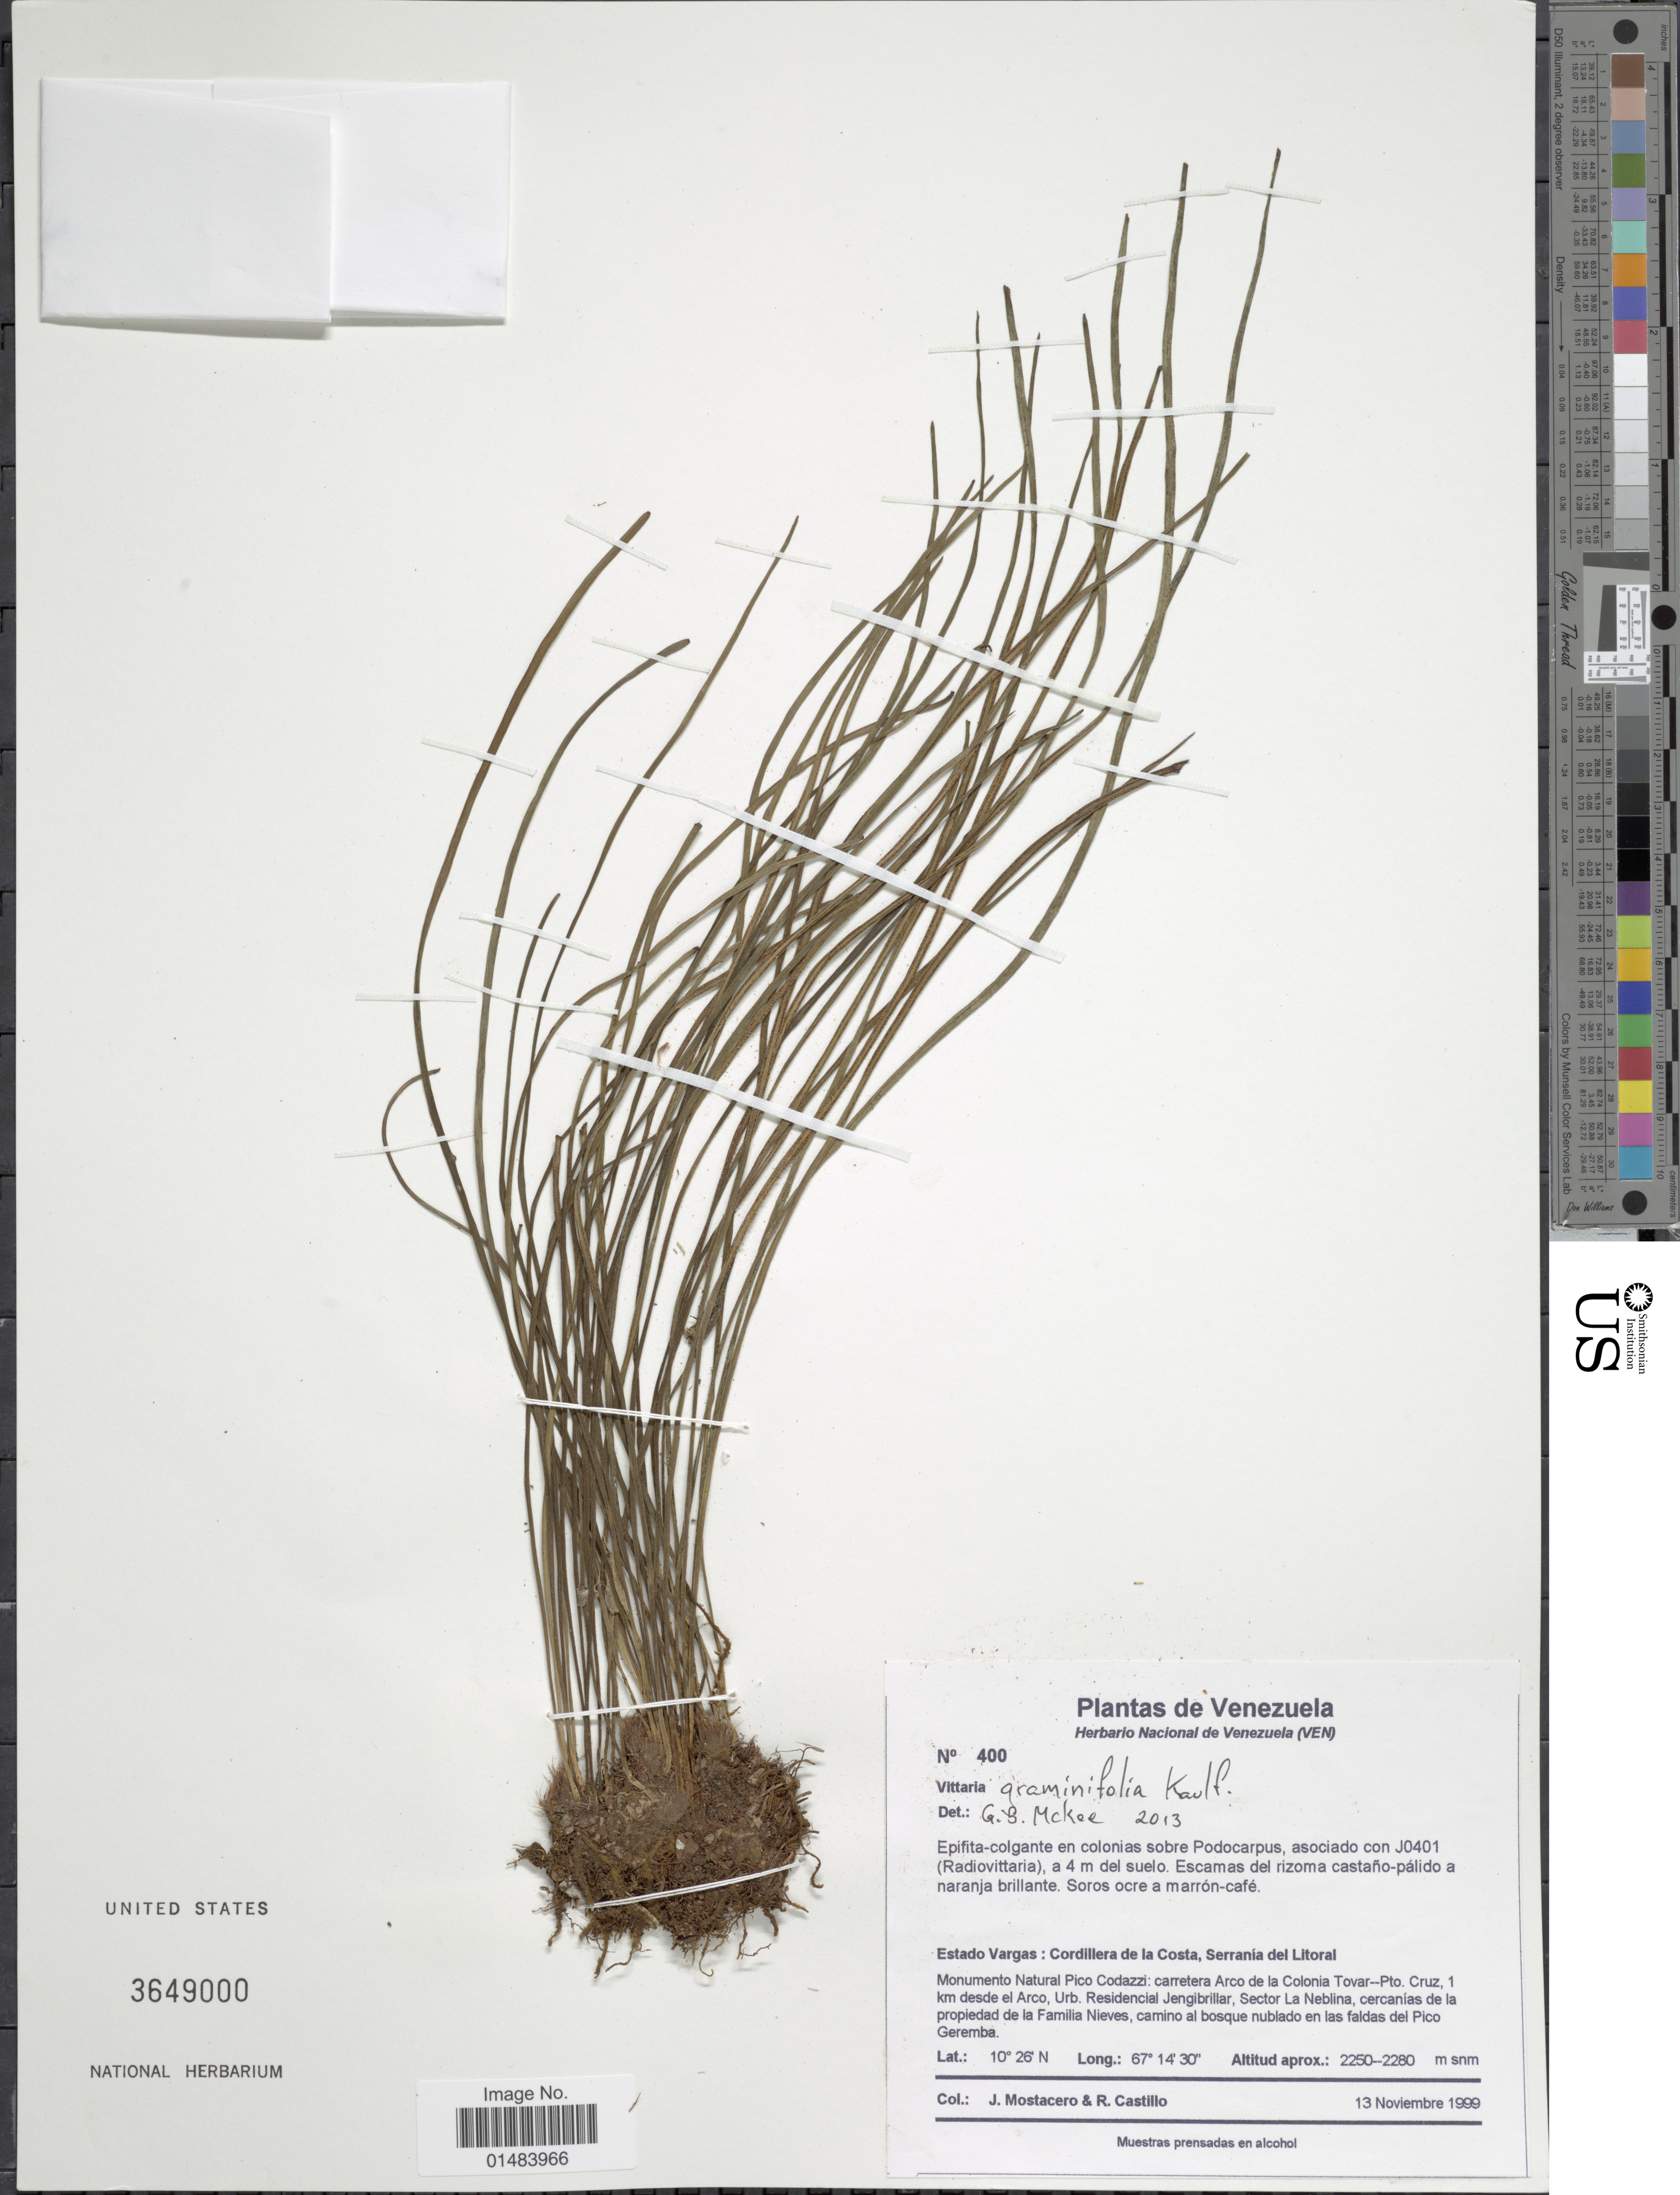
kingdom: Plantae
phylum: Tracheophyta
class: Polypodiopsida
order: Polypodiales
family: Pteridaceae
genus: Vittaria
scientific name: Vittaria graminifolia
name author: Kaulf.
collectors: J. Mostacero & R. Castillo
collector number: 400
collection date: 1999-11-13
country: Venezuela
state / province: Vargas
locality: Estado Vargas: Cordillera de la Costa, Serrania del Litoral. Monumento Natural Pico Codazzi: carretera Arco de la Colonia Tovar--Pto. Cruz, 1 km desde el Arco, Urb. Residencial Jengibrillar, Sector La Neblina, cercanías de la propiedad de la Familia Nieves, camino al bosque nublado en las faldas del Pico Geremba.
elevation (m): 2250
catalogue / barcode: US 3649000